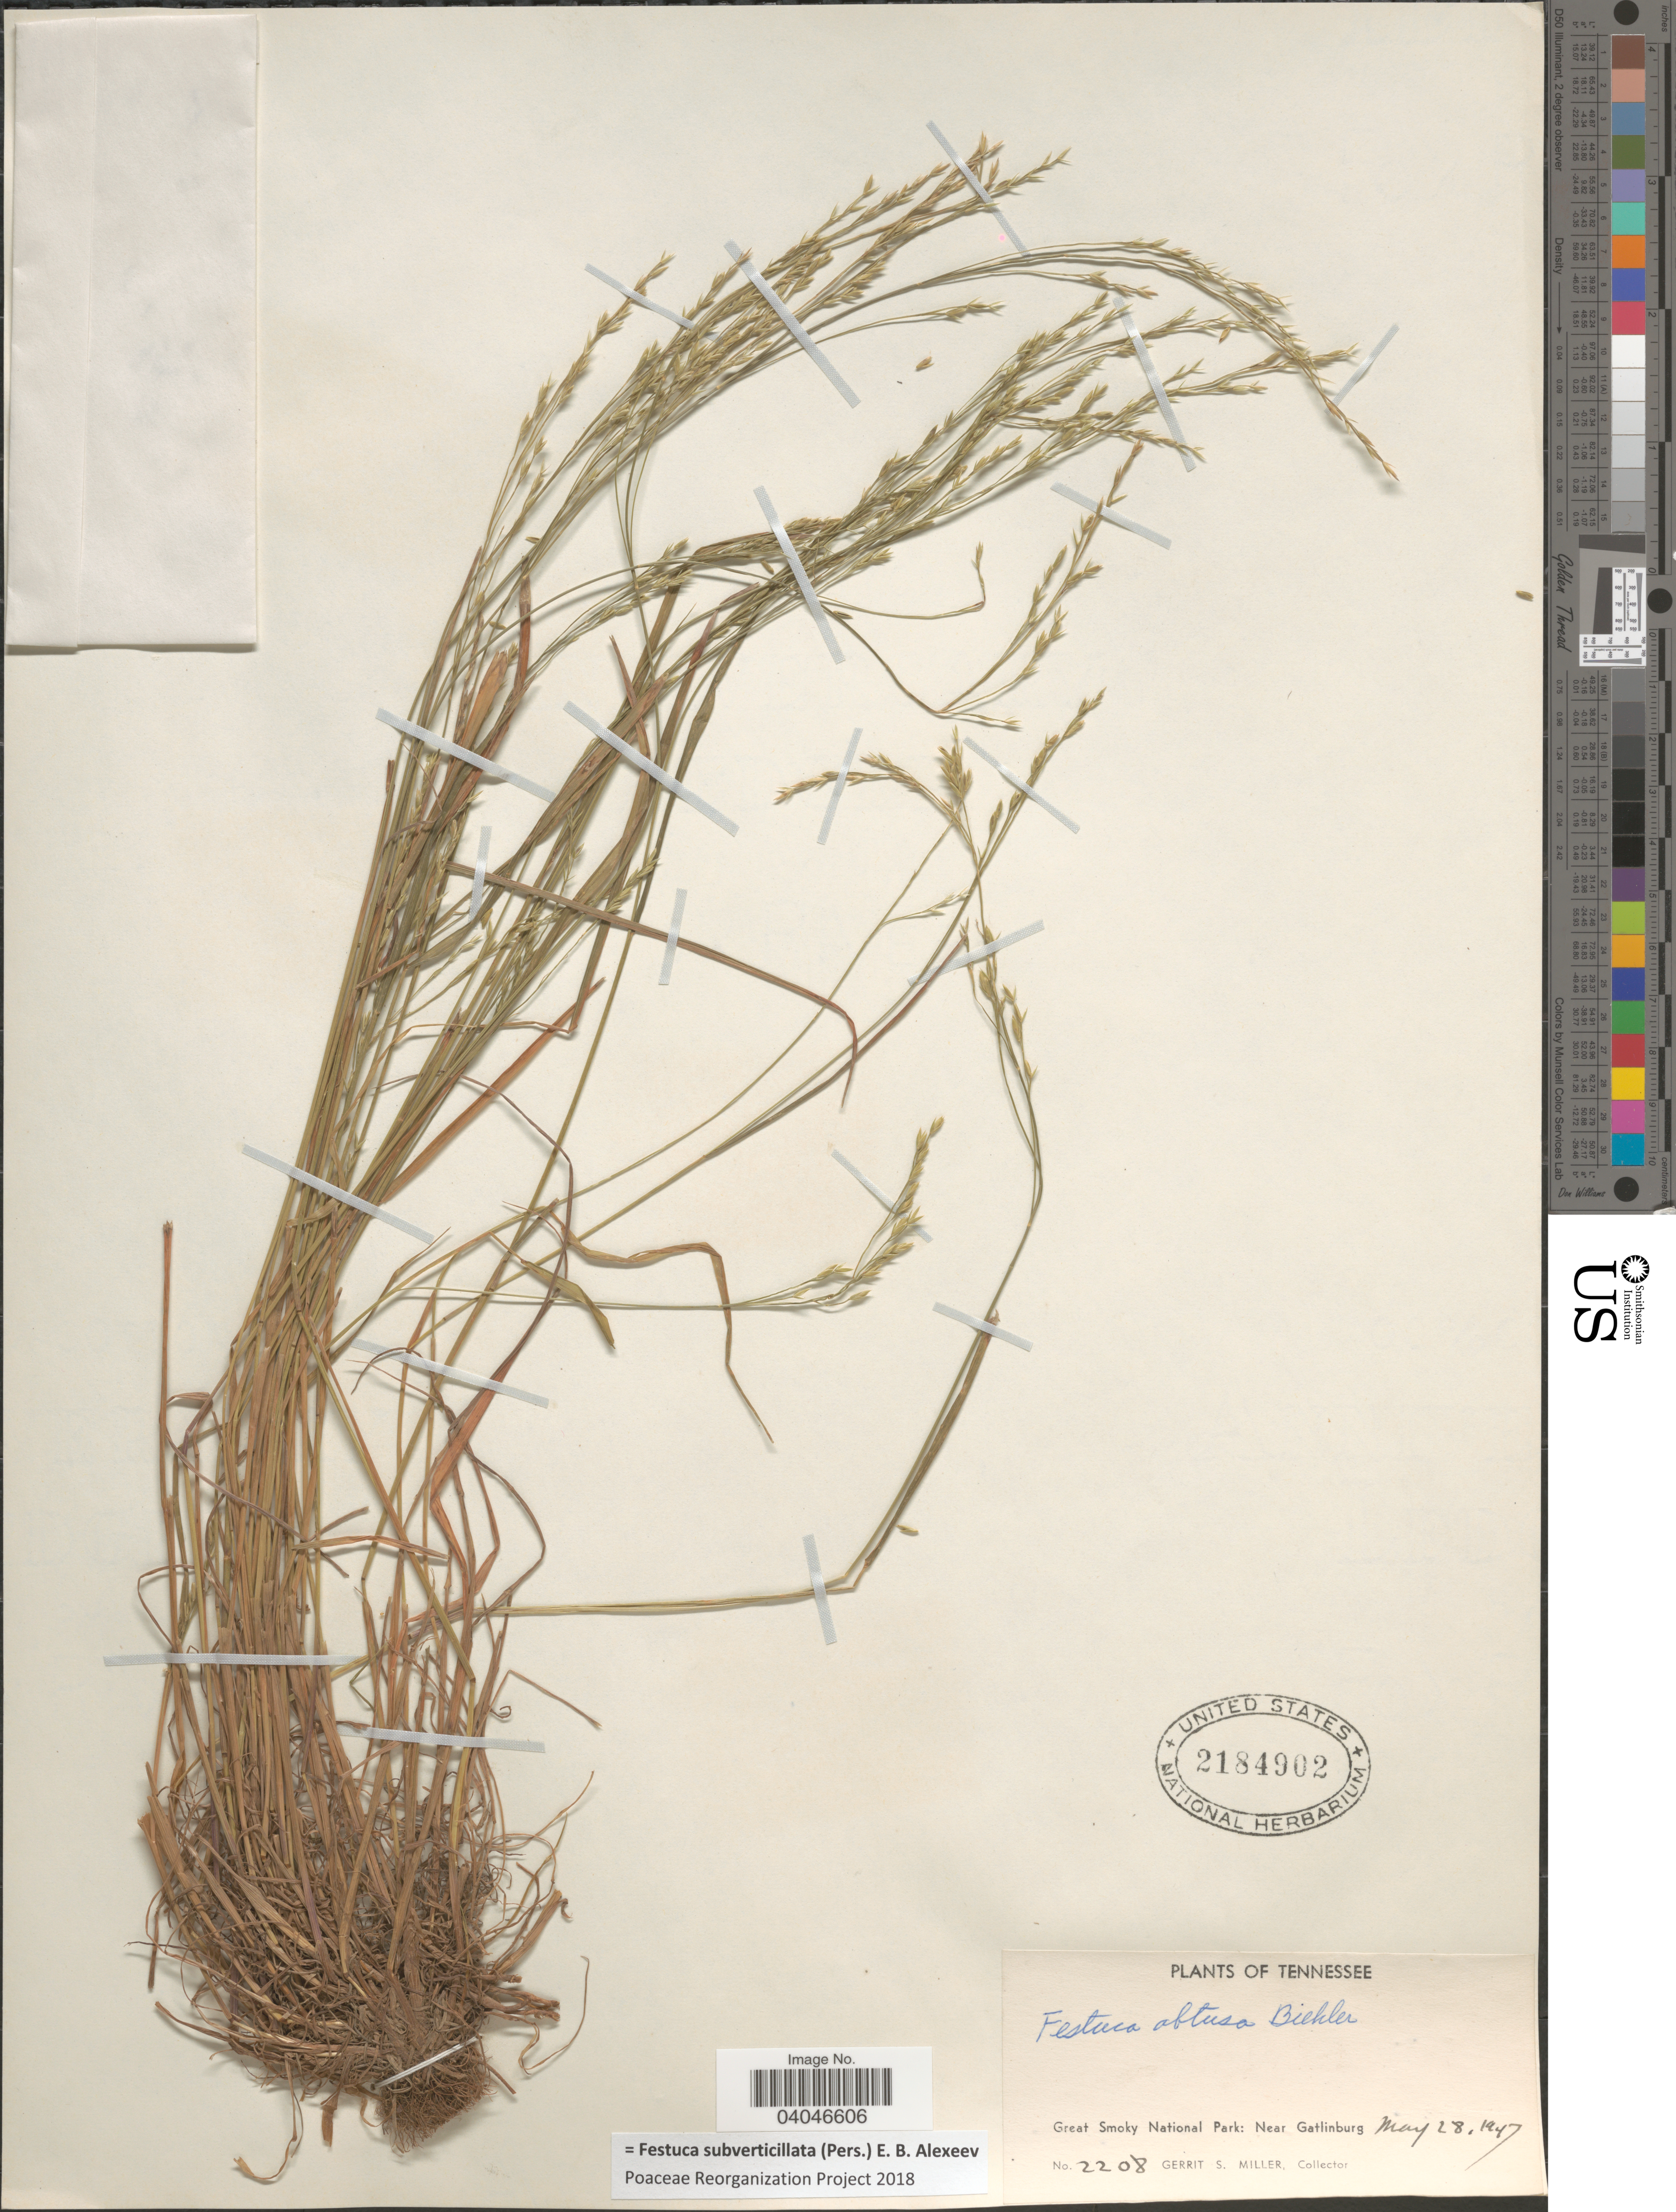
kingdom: Plantae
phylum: Tracheophyta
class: Liliopsida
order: Poales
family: Poaceae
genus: Festuca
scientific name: Festuca subverticillata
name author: (Pers.) E.B. Alexeev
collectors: G. S. Miller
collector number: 2208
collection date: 1947-05-28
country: United States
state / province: Tennessee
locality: Great Smoky National Park: Near Gatlinburg.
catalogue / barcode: US 2184902